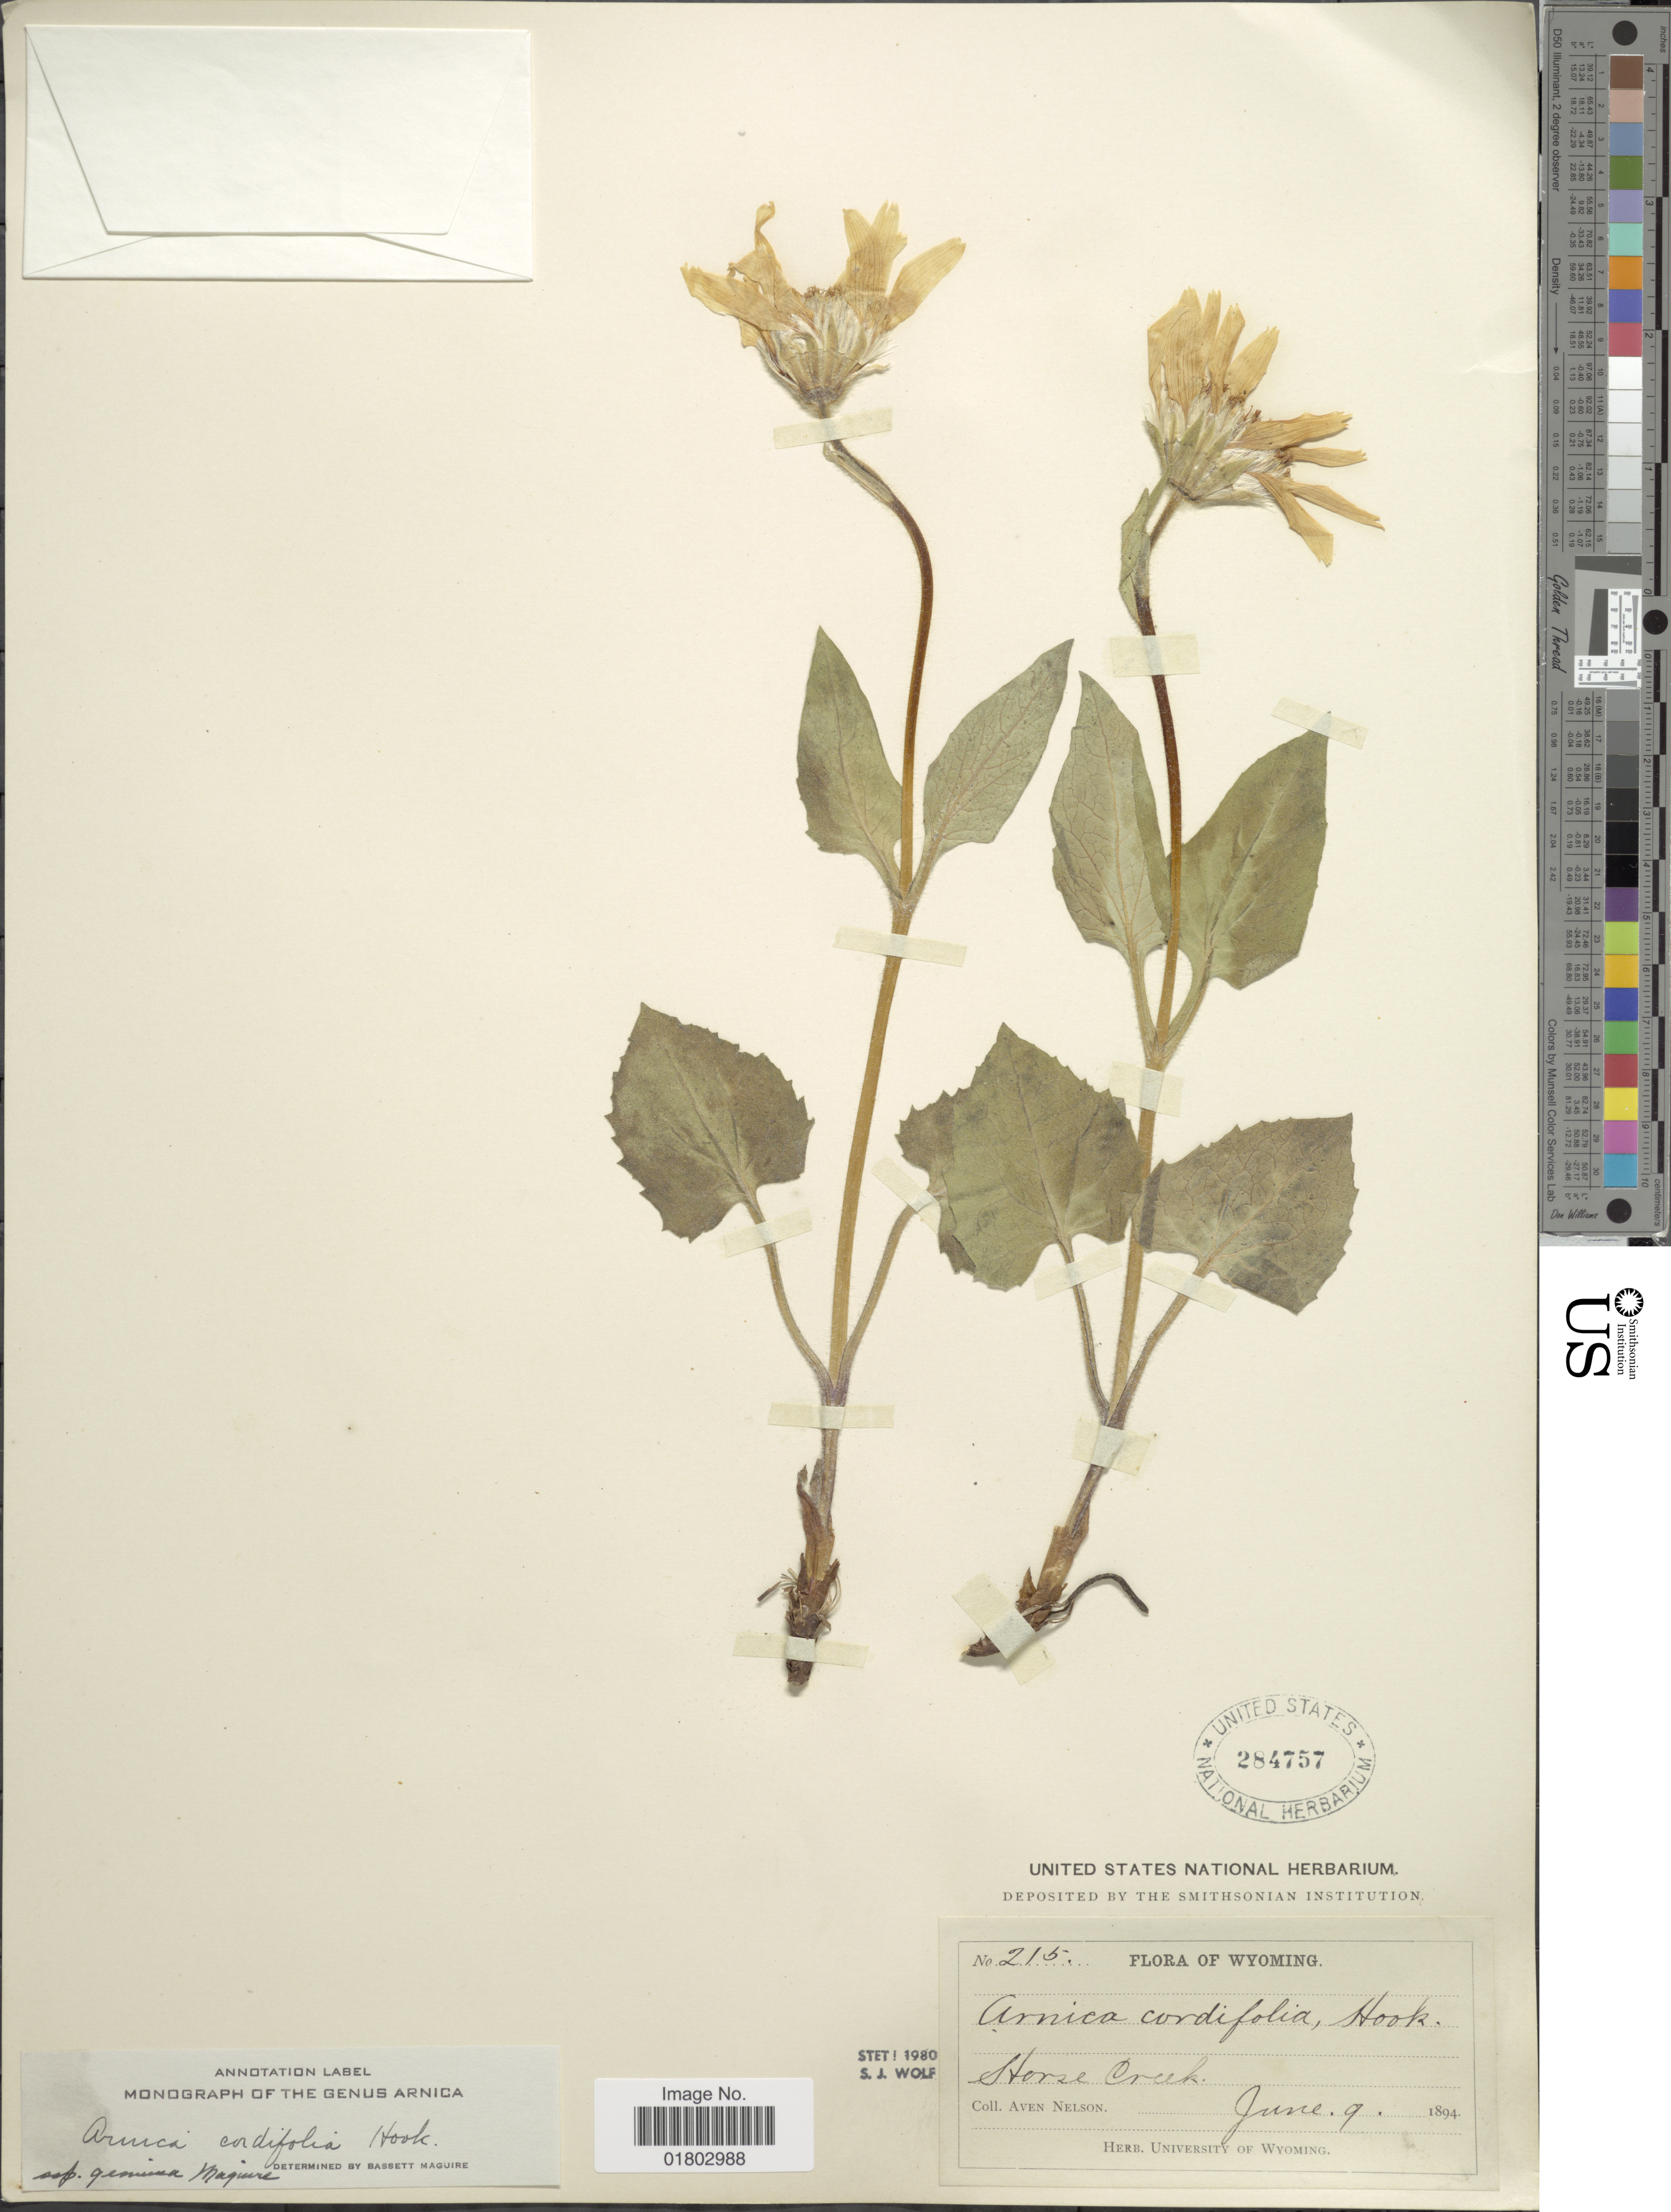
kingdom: Plantae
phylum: Tracheophyta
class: Magnoliopsida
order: Asterales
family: Asteraceae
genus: Arnica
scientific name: Arnica cordifolia subsp. genuina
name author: Maguire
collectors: A. Nelson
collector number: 215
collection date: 1894-06-09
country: United States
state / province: Wyoming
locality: Horse Creek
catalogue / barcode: US 284757